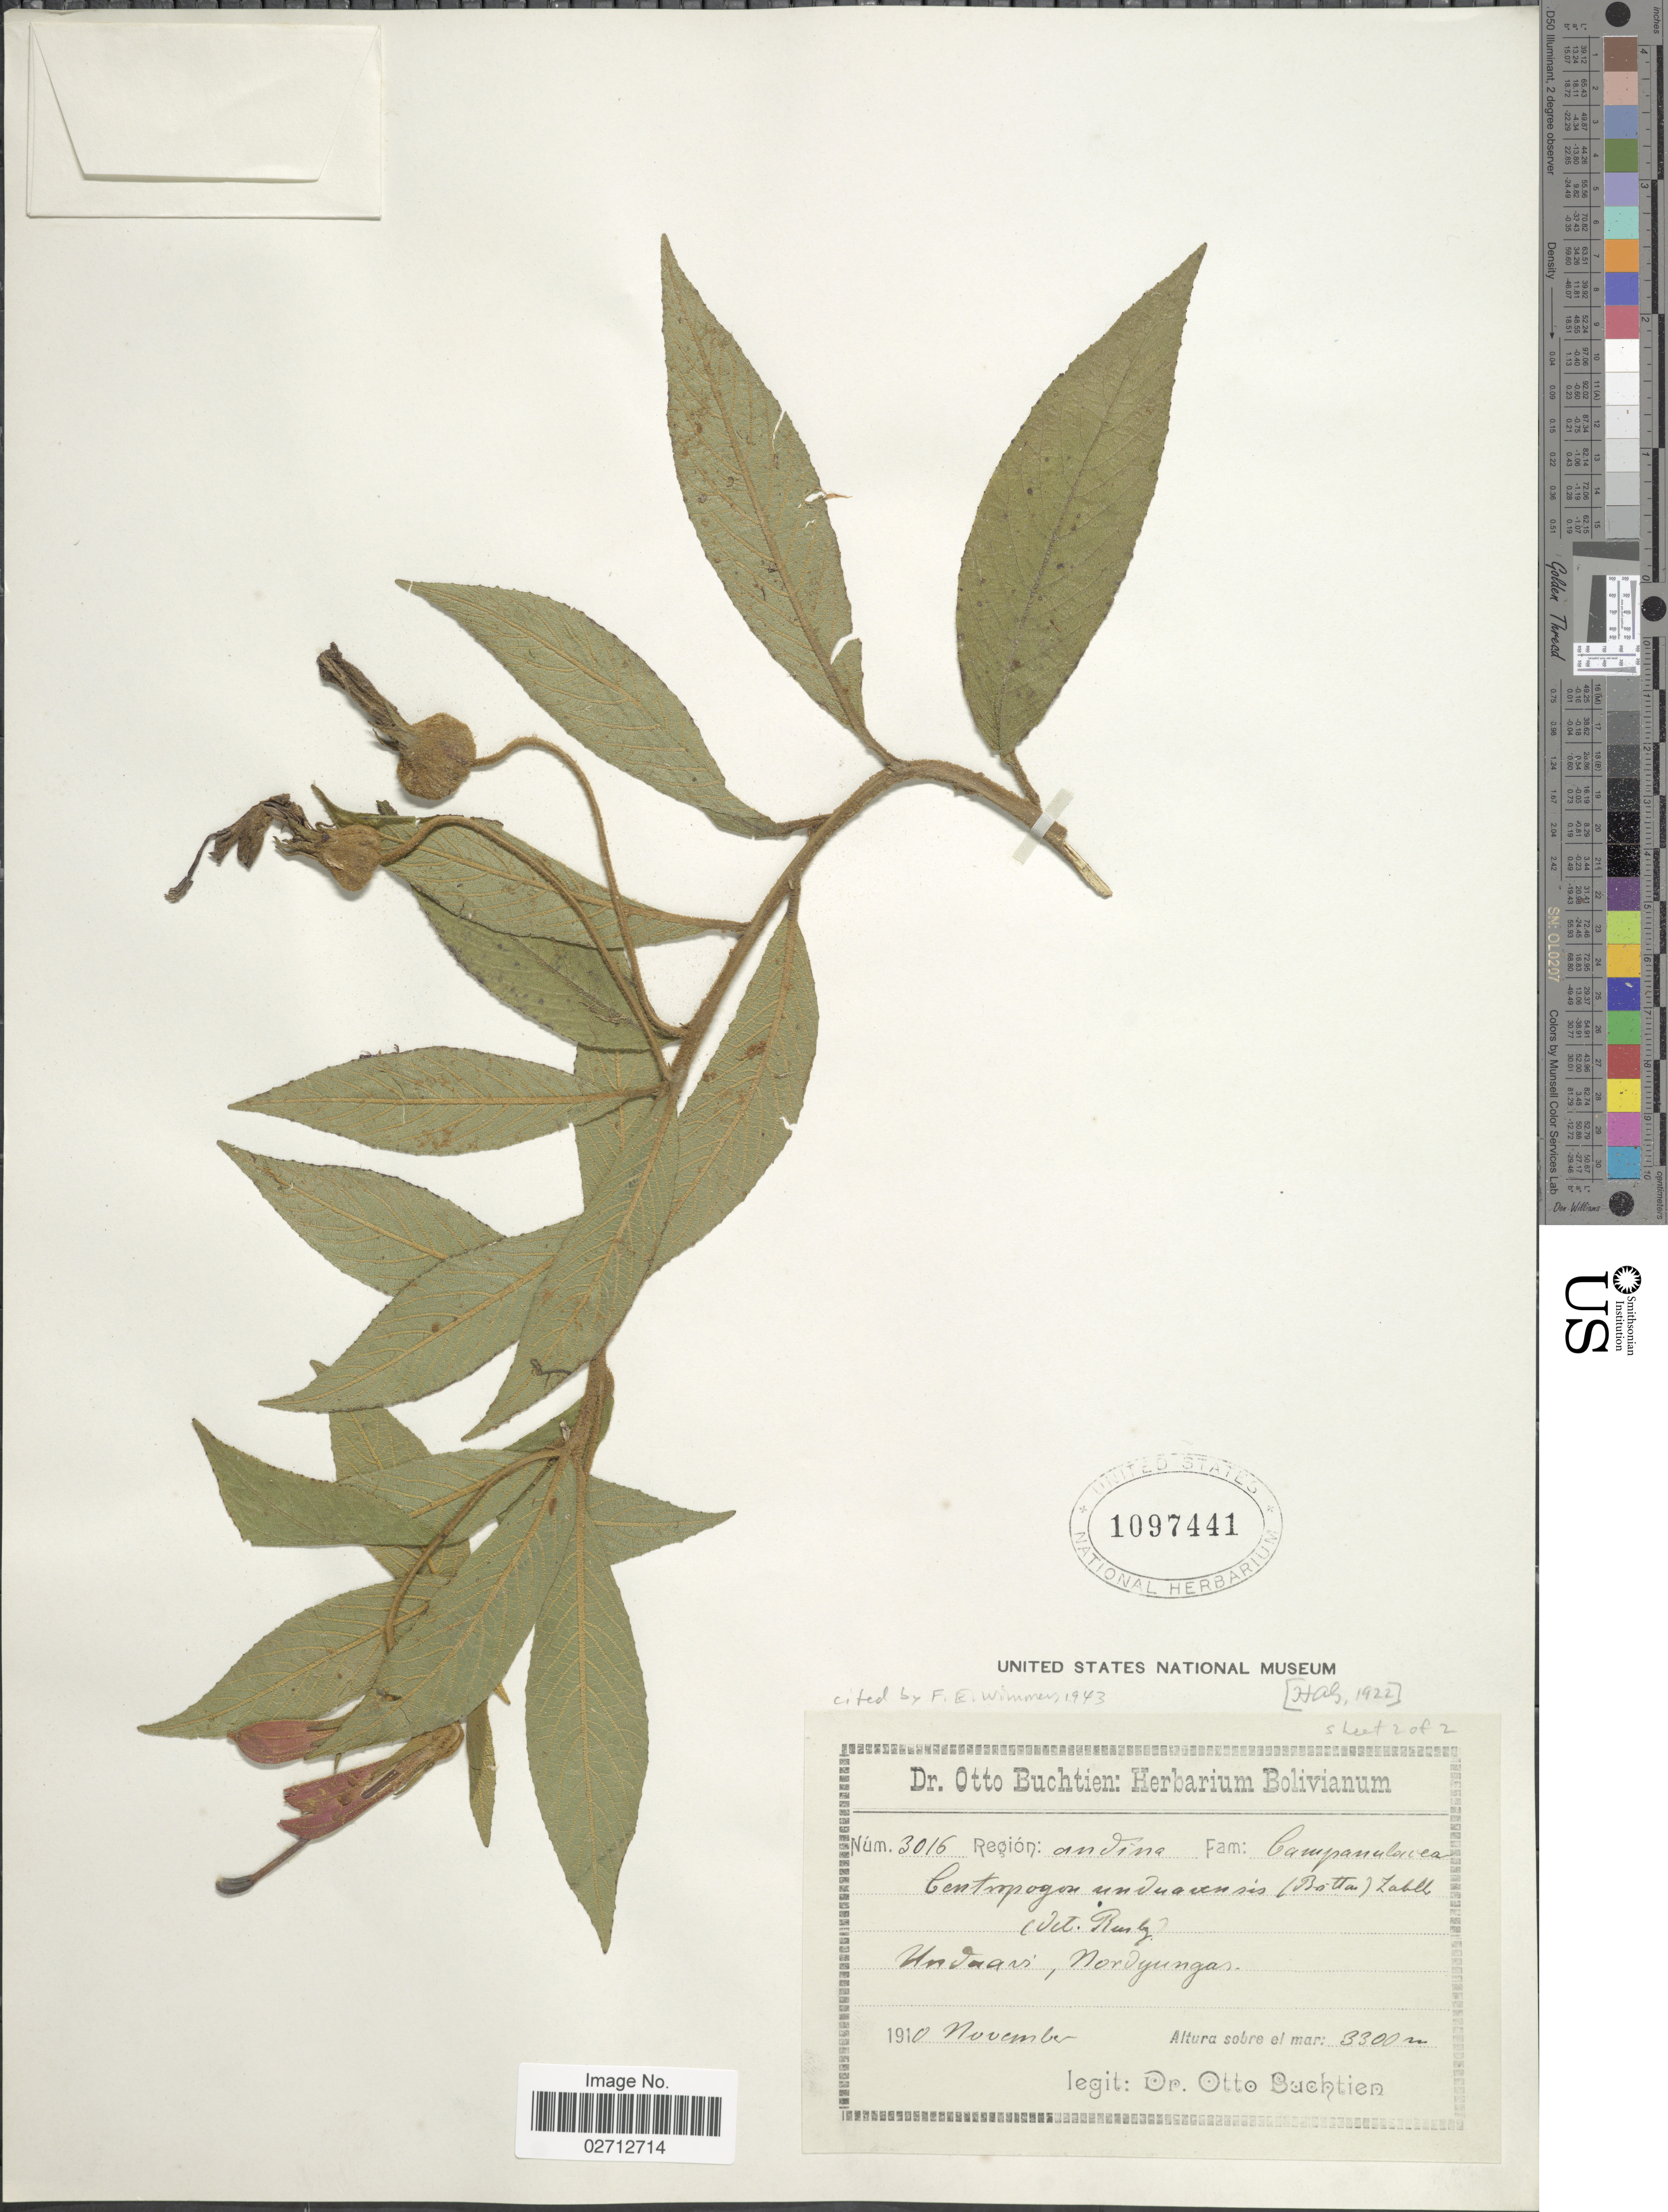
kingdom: Plantae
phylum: Tracheophyta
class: Magnoliopsida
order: Asterales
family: Campanulaceae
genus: Centropogon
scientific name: Centropogon unduavensis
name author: (Britton) Zahlbr.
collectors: O. Buchtien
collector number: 3016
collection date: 1910-11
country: Bolivia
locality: Region: Andina. Unduavi, Nordyungas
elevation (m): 3300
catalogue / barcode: US 1097441